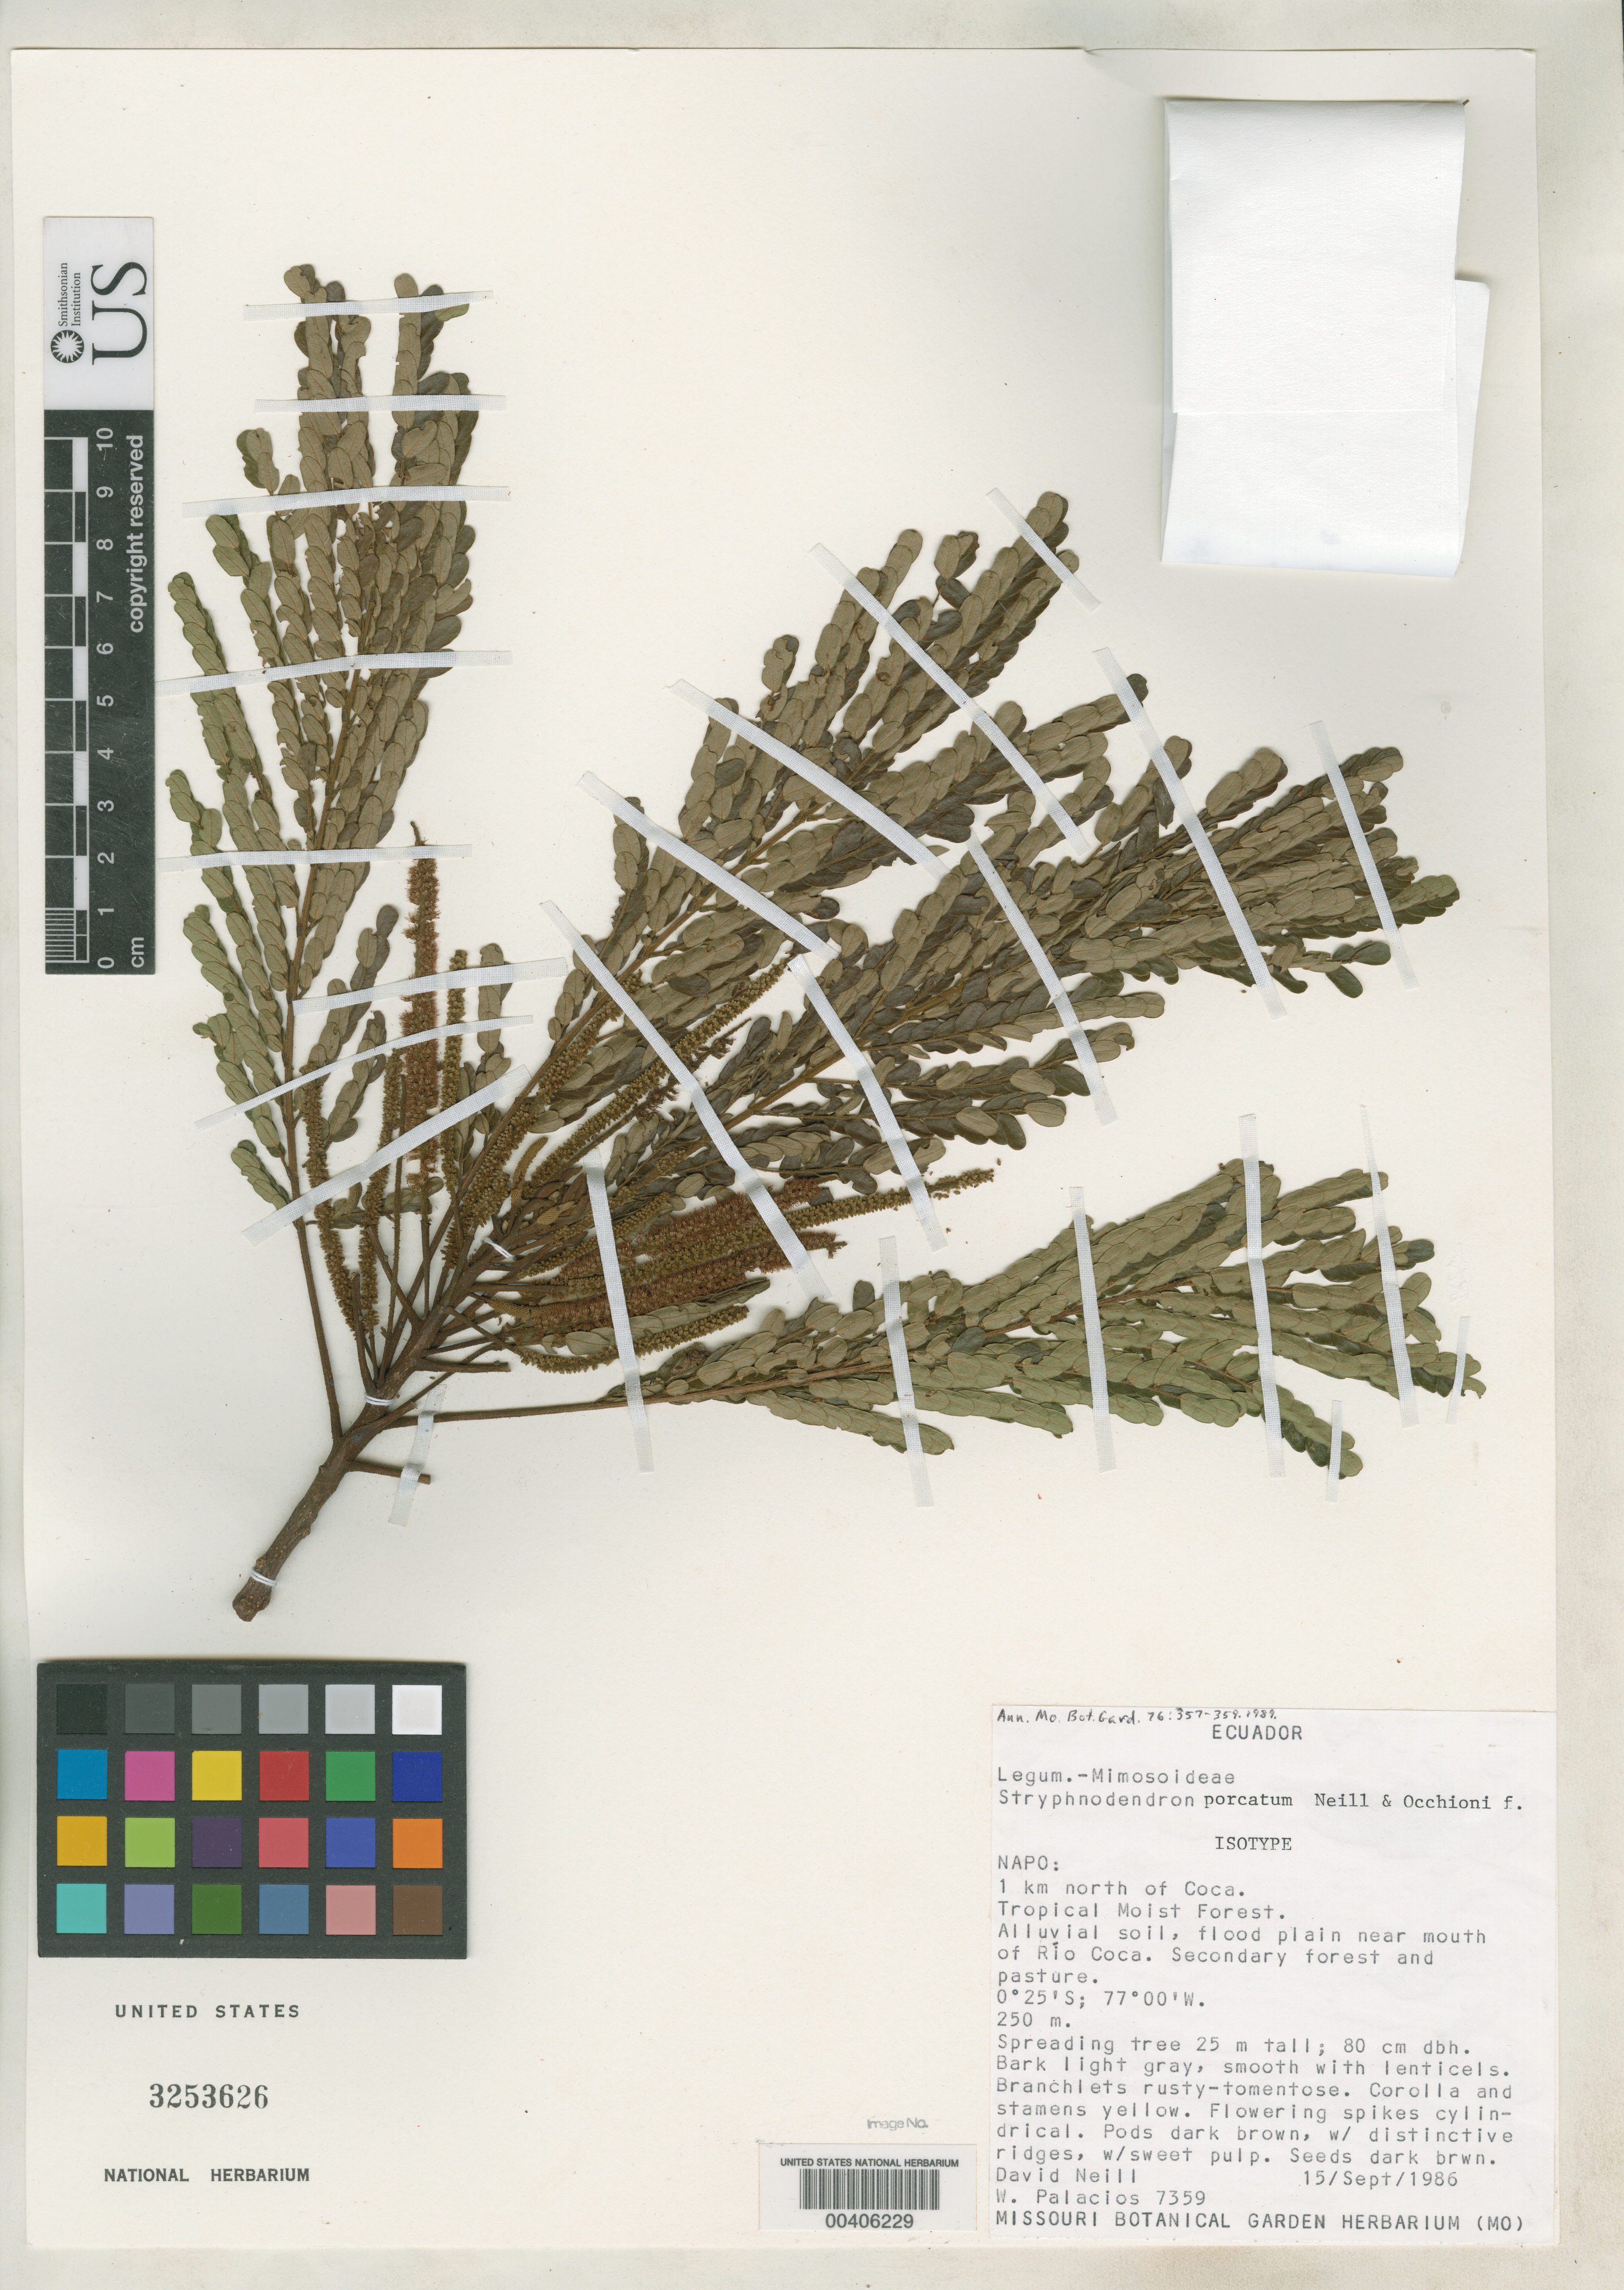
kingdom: Plantae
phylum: Tracheophyta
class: Magnoliopsida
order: Fabales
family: Fabaceae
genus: Stryphnodendron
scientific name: Stryphnodendron porcatum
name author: D.A. Neill & Occhioni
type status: Isotype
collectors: D. A. Neill & W. Palacios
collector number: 7359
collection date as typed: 15 Sep 1986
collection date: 1986-09-15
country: Ecuador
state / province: Napo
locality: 1 km N of Coca, flood plain near mouth of Rio Coca.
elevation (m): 250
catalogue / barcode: US 3253626